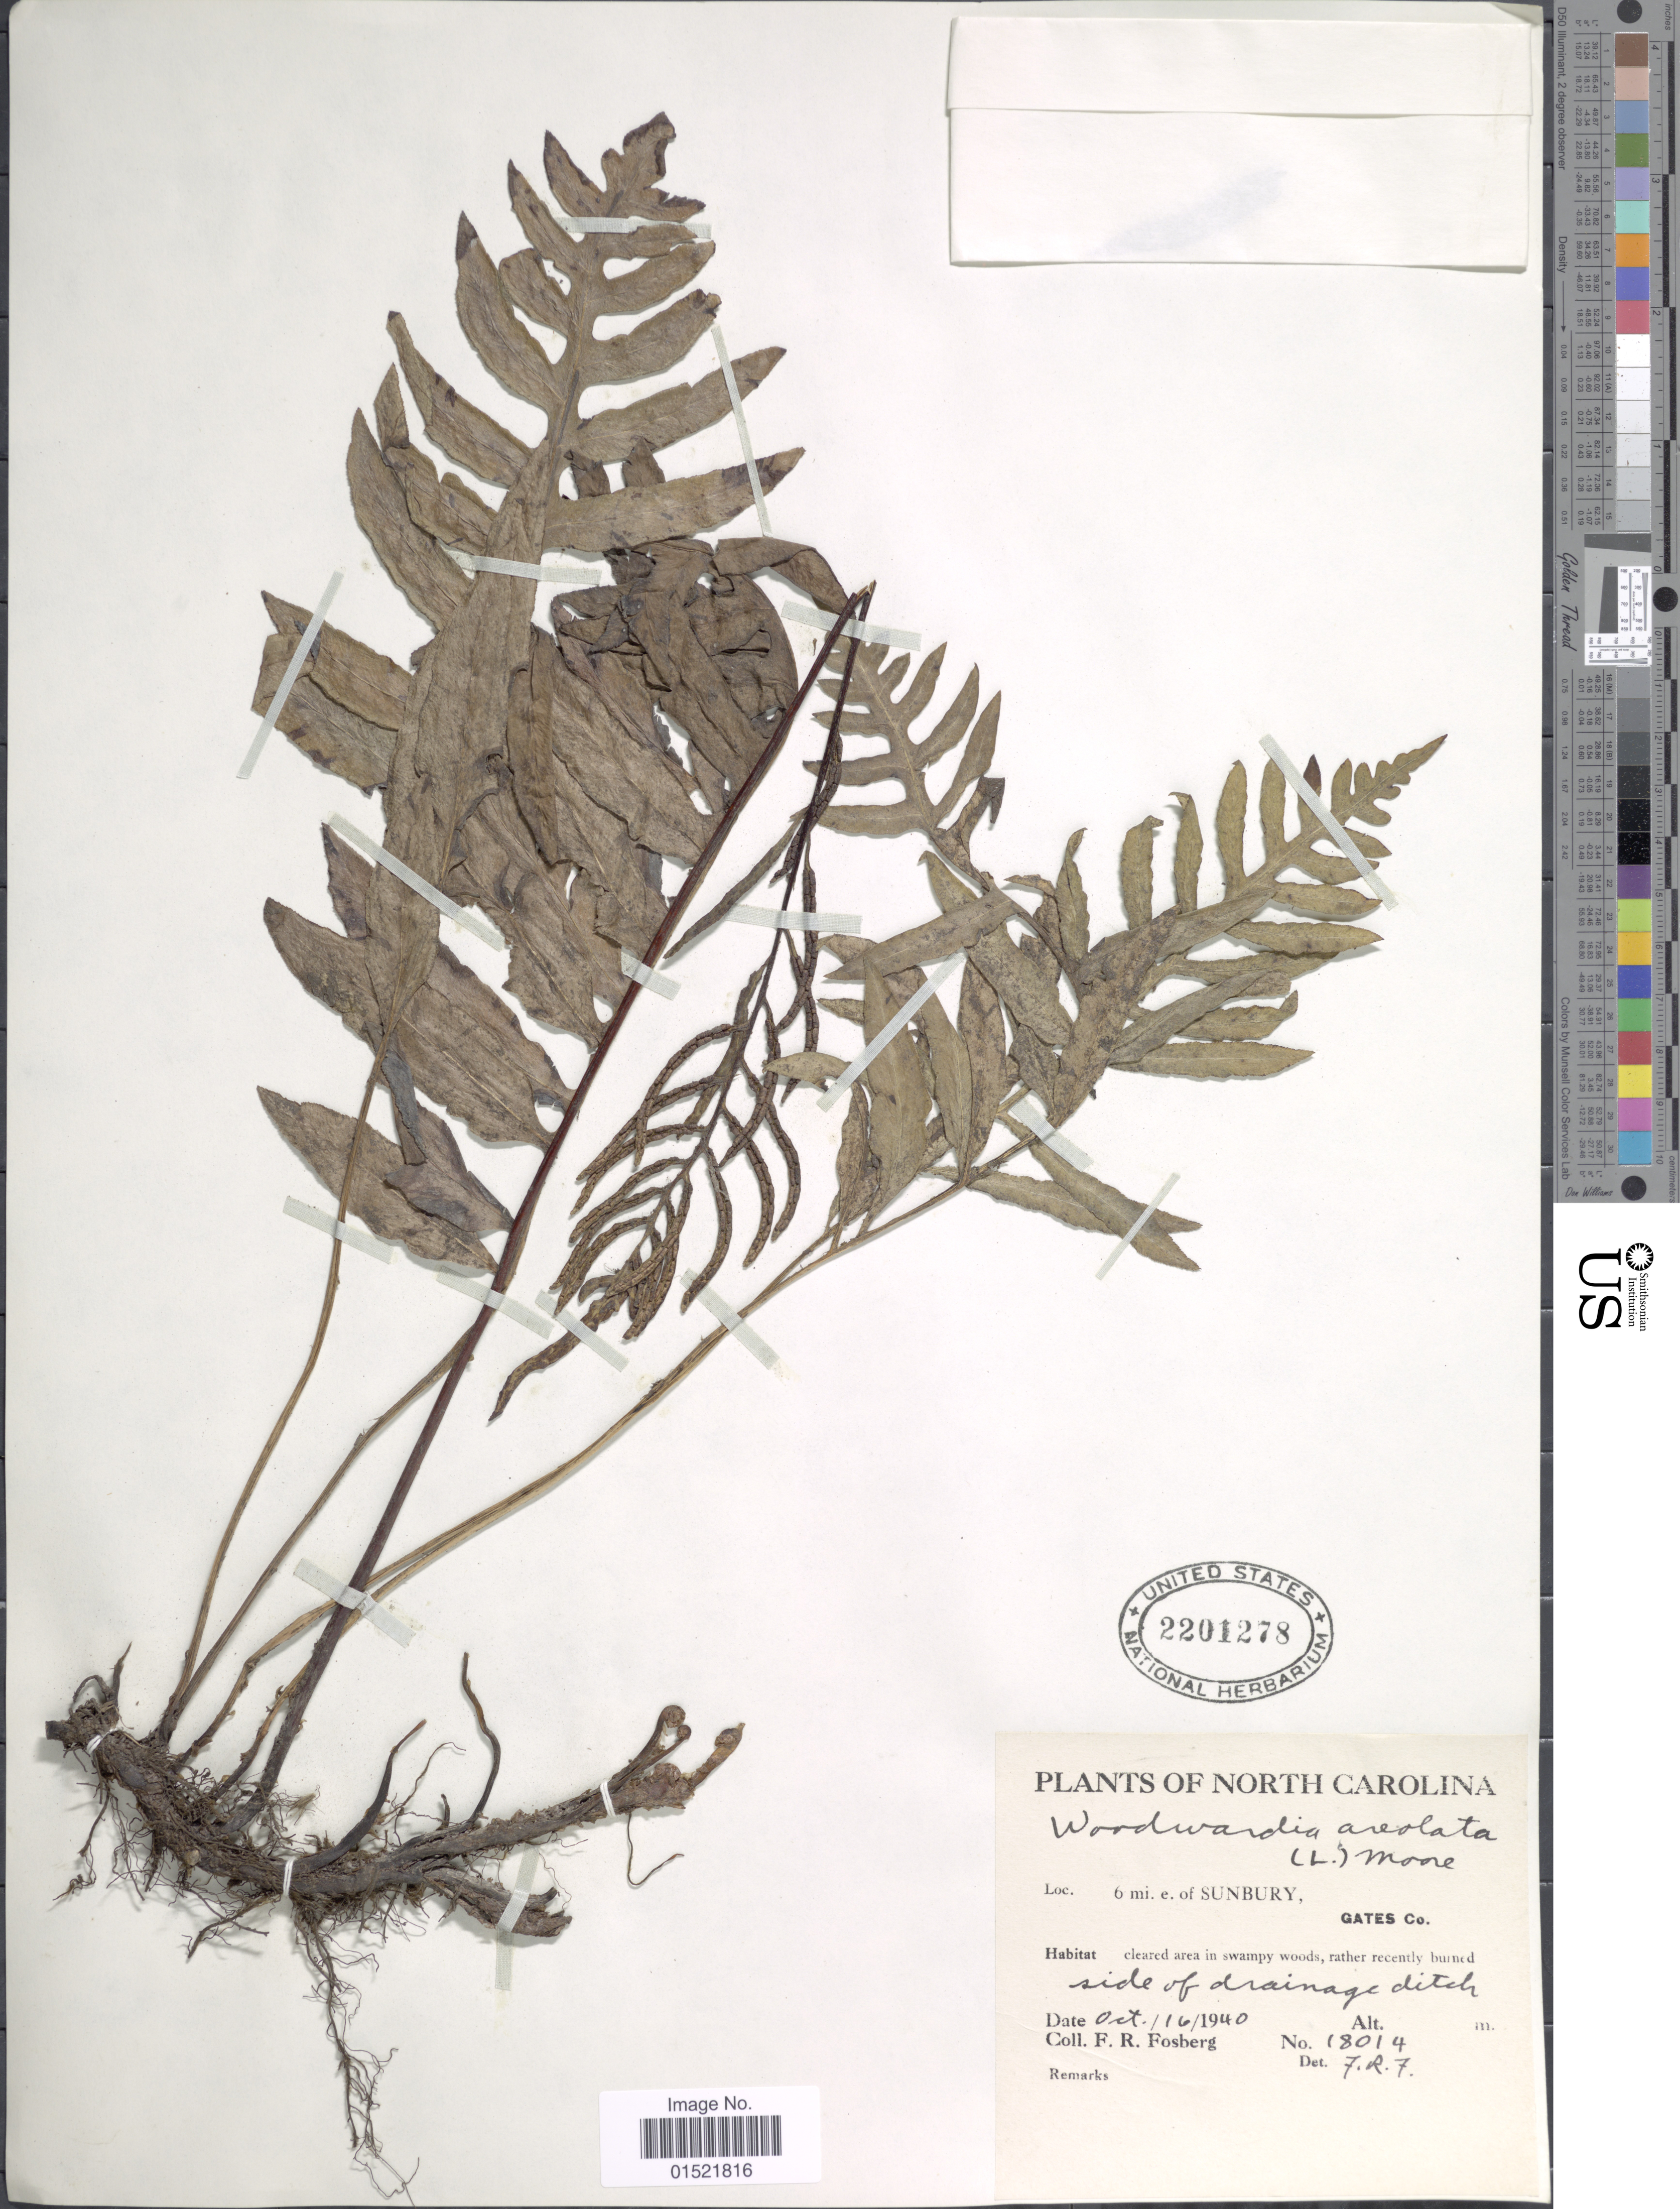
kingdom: Plantae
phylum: Tracheophyta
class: Polypodiopsida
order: Polypodiales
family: Blechnaceae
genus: Woodwardia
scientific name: Woodwardia areolata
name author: (L.) T. Moore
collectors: F. R. Fosberg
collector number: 18014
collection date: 1940-10-16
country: United States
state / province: North Carolina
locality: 6 mi. e. of Sunbury, Gates Co.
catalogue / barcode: US 2201278